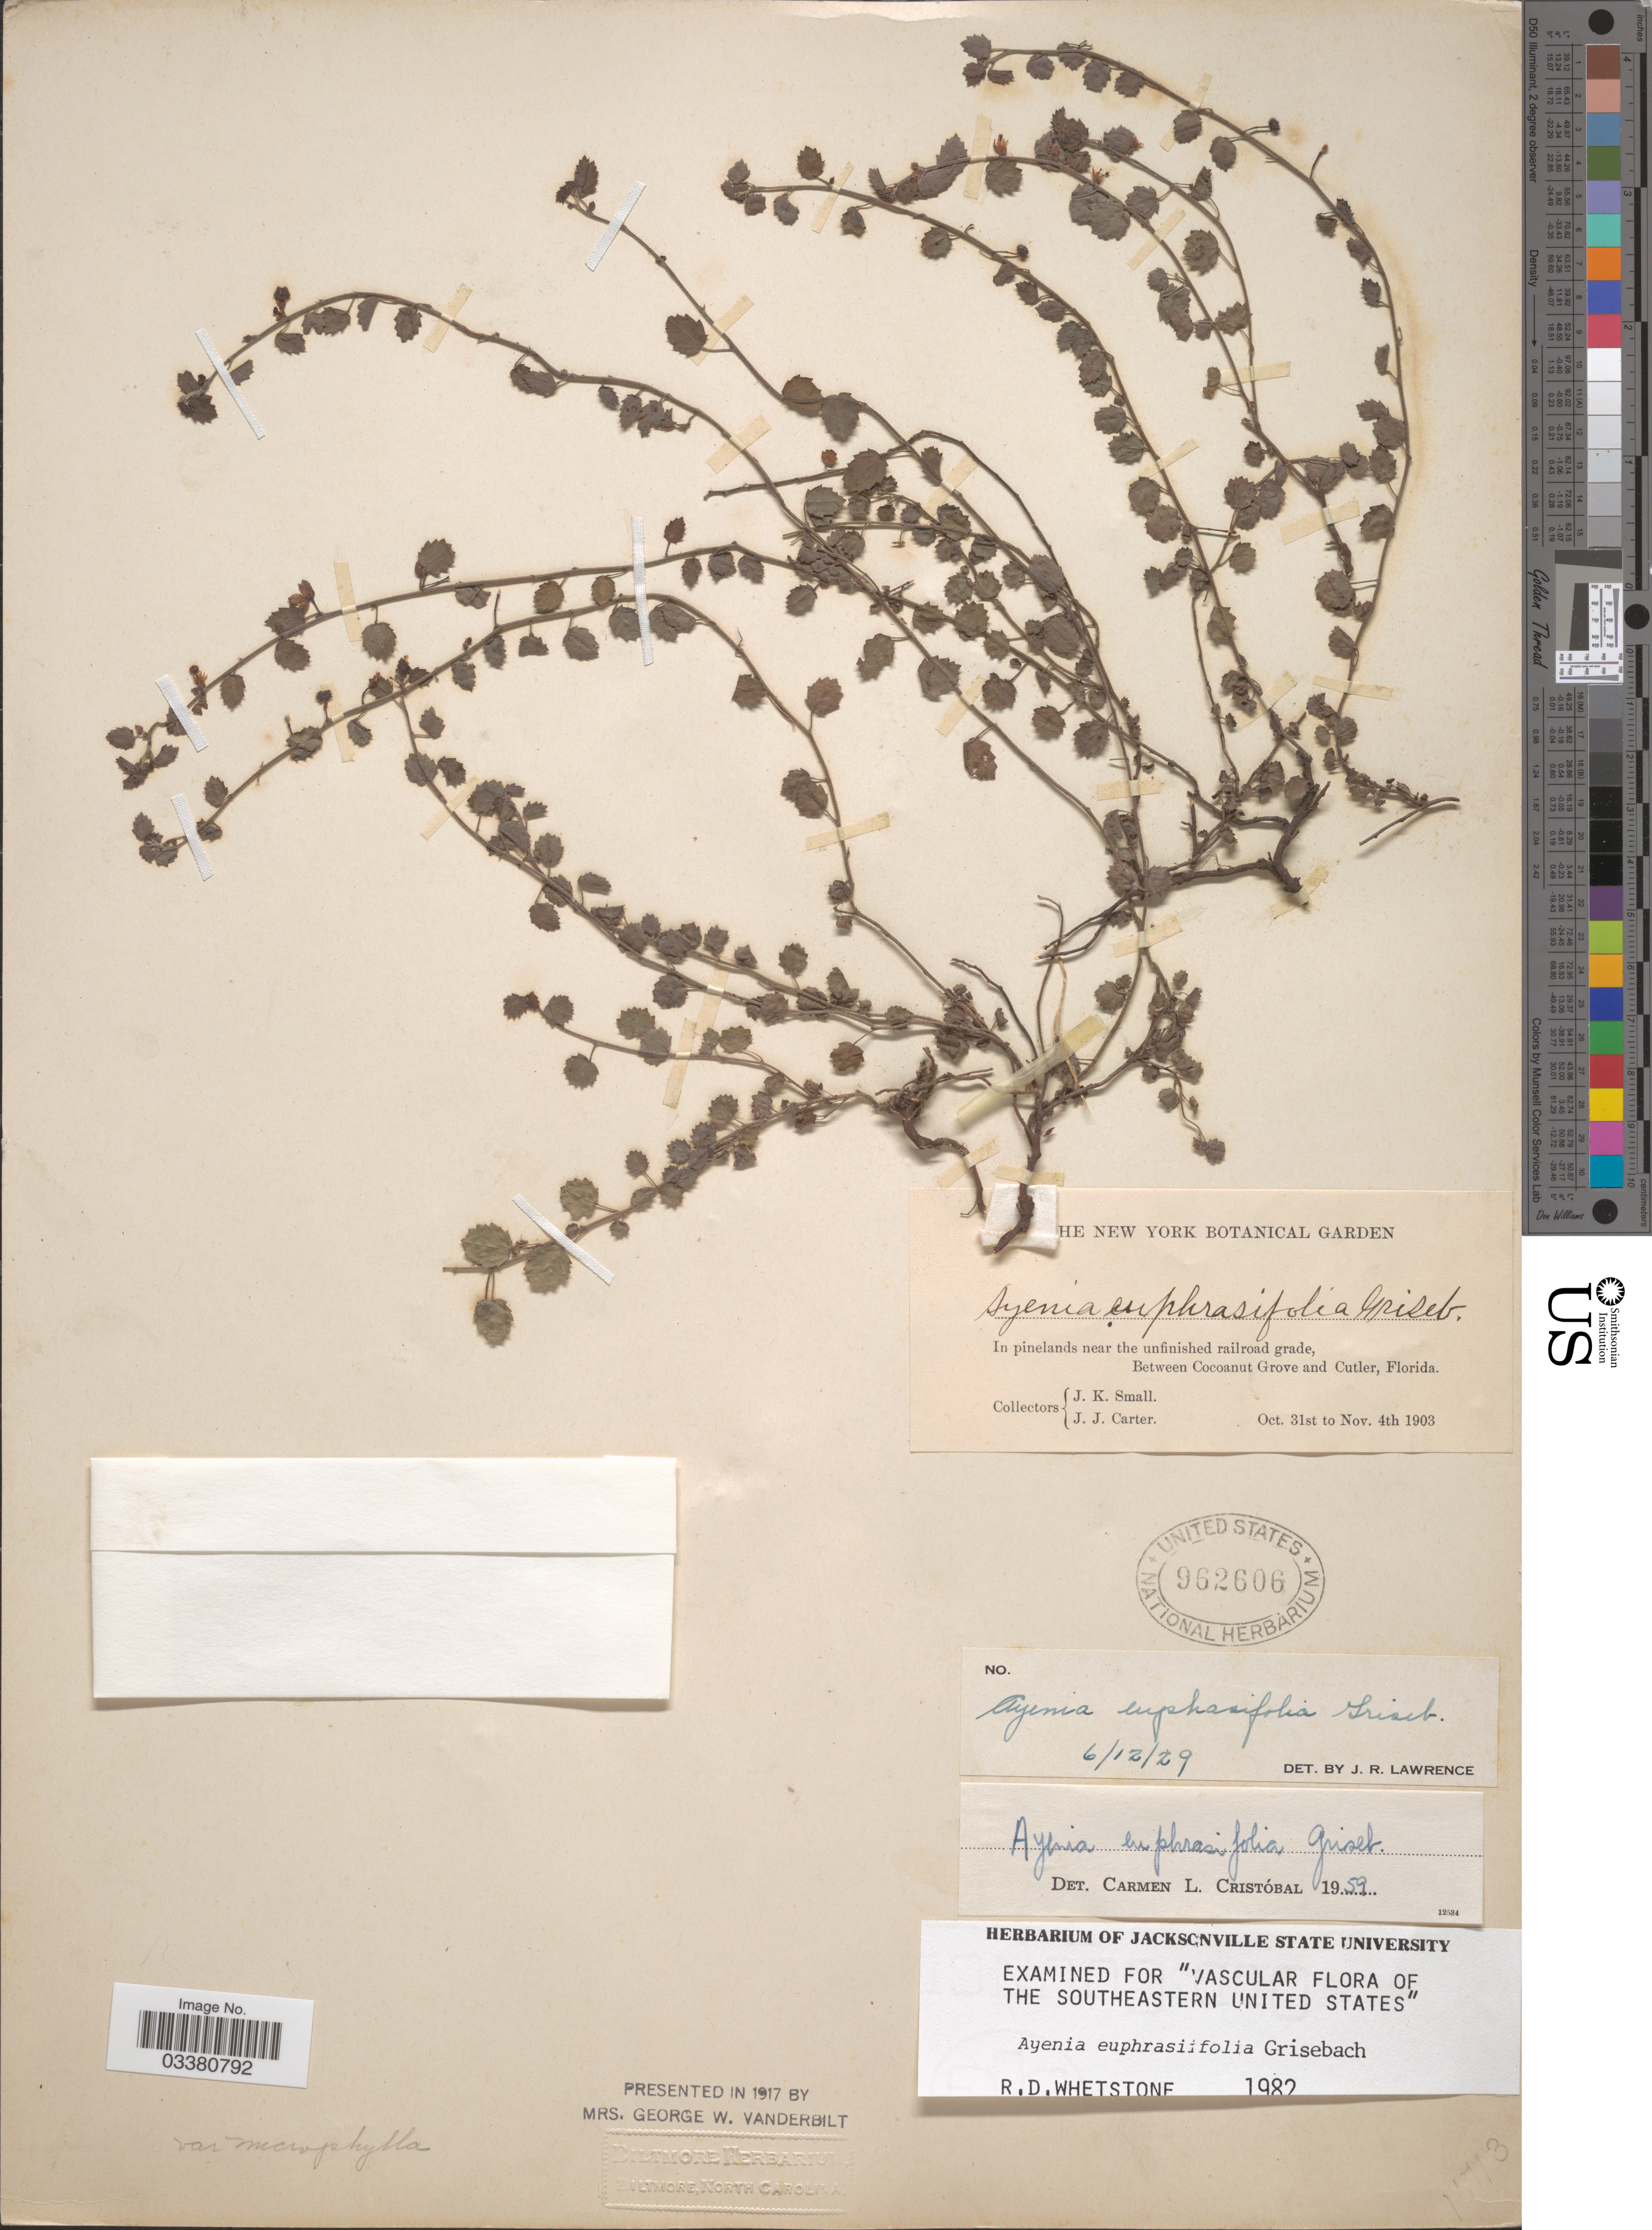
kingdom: Plantae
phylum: Tracheophyta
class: Magnoliopsida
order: Malvales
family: Malvaceae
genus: Ayenia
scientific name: Ayenia euphrasiifolia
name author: Griseb.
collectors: J. K. Small & J. Carter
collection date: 1903-10-31/1903-11-04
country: United States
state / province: Florida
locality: Between Cocoanut Grove and Cutler.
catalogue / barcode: US 962606